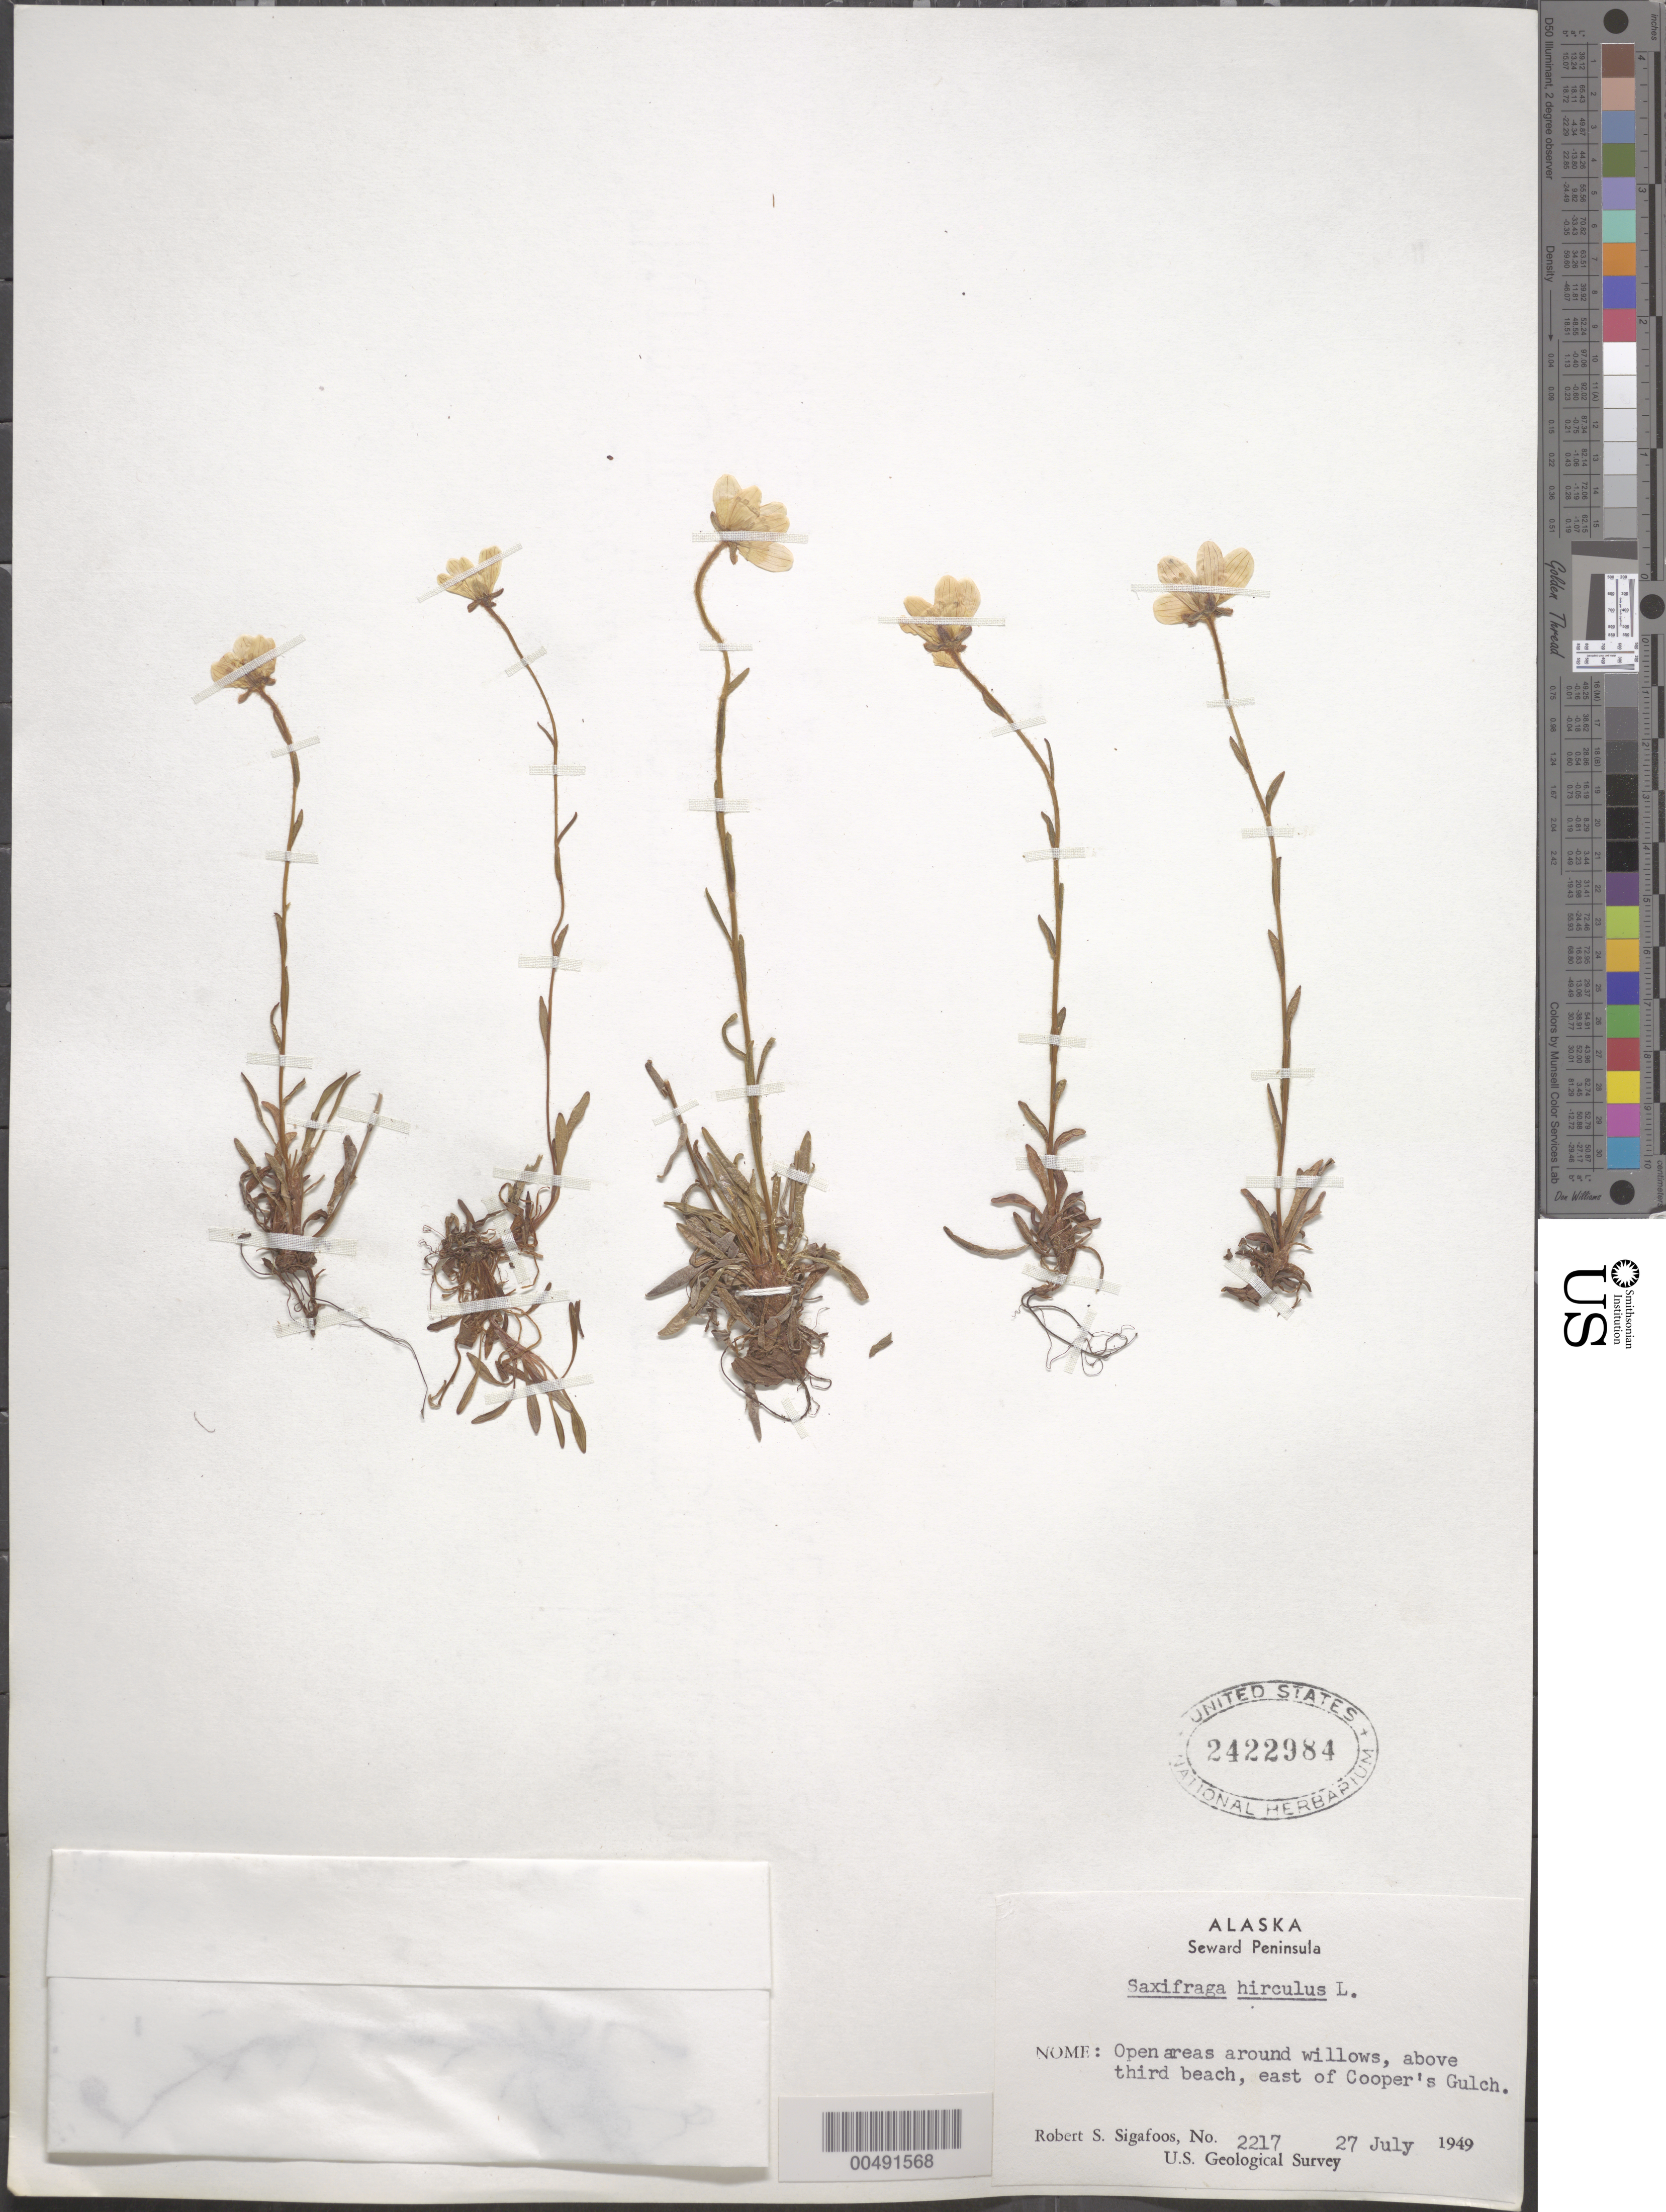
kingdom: Plantae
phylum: Tracheophyta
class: Magnoliopsida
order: Saxifragales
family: Saxifragaceae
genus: Saxifraga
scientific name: Saxifraga hirculus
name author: L.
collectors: R. Sigafoos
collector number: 2217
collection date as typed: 27 Jul 1949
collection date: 1949-07-27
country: United States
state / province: Alaska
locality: Seward Peninsula, Nome, east of Cooper's Gulch, above third beach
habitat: open areas around willows, above beach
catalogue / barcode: US 2422984